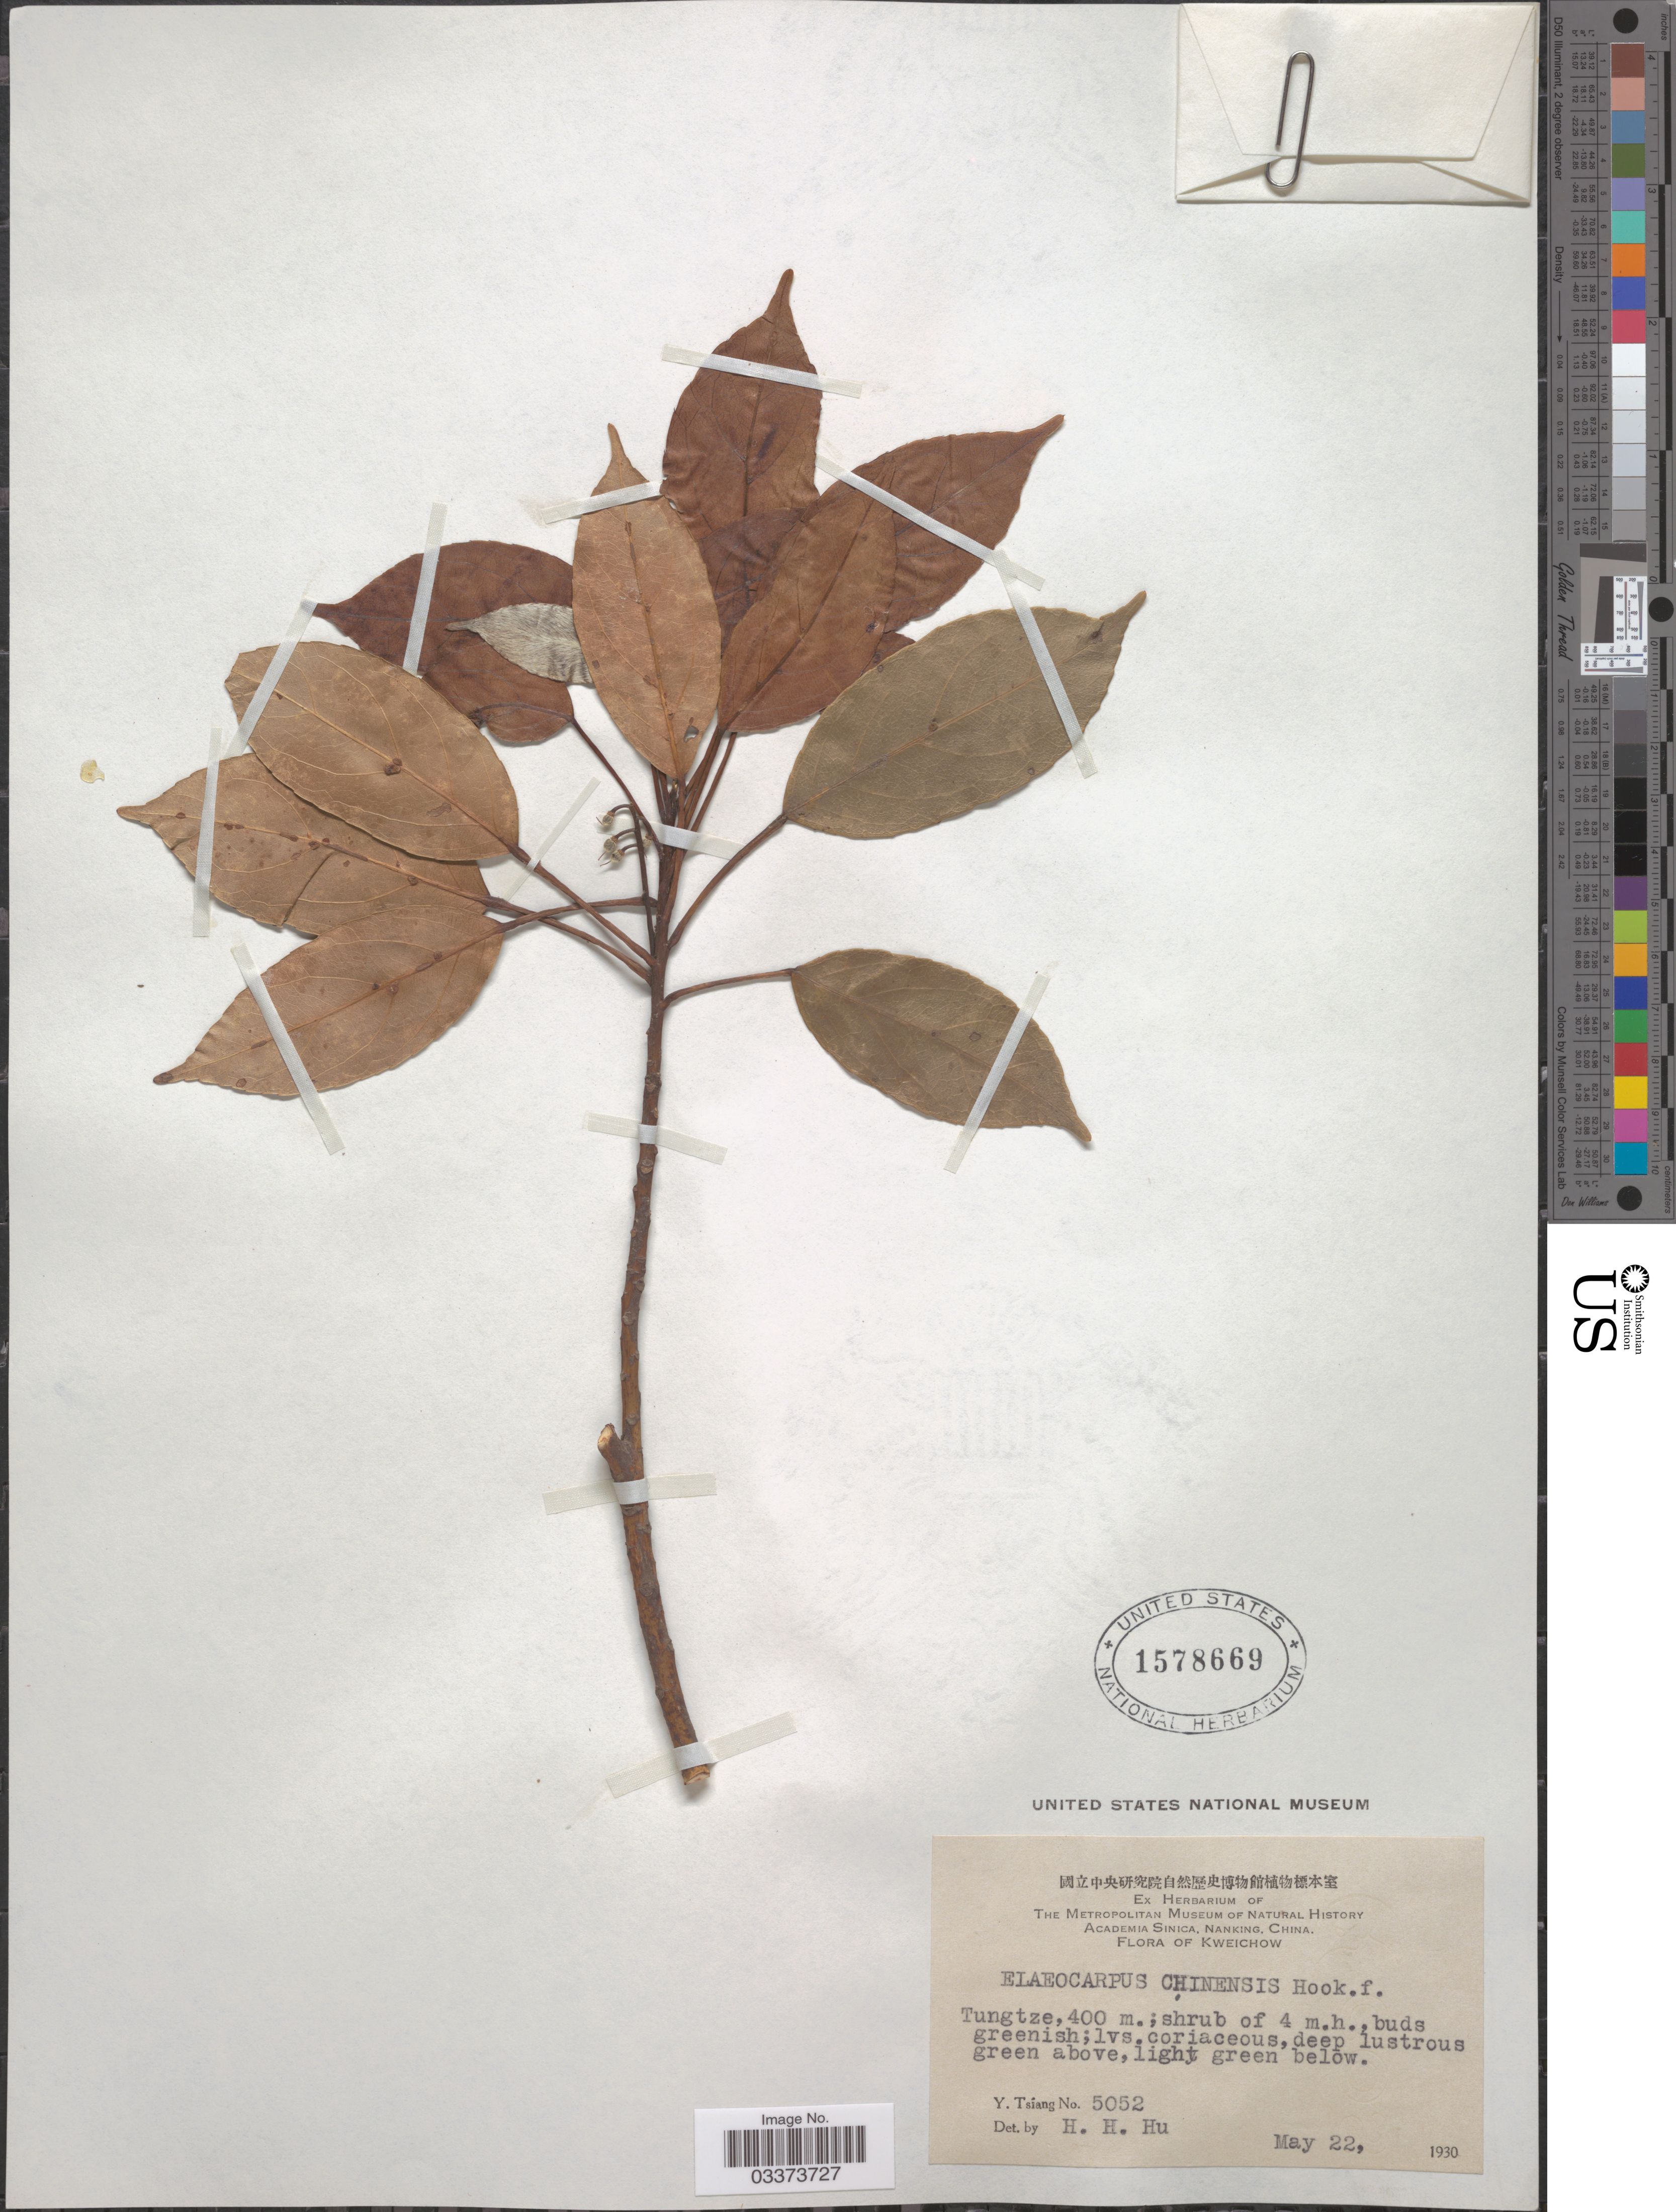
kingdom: Plantae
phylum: Tracheophyta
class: Magnoliopsida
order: Oxalidales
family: Elaeocarpaceae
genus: Elaeocarpus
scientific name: Elaeocarpus chinensis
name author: (A. Gray & Ch) Hook. f.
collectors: Y. Tsiang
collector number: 5052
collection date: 1930-05-22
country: China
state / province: Guizhou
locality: Kweichow, Tungtze.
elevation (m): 400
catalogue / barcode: US 1578669